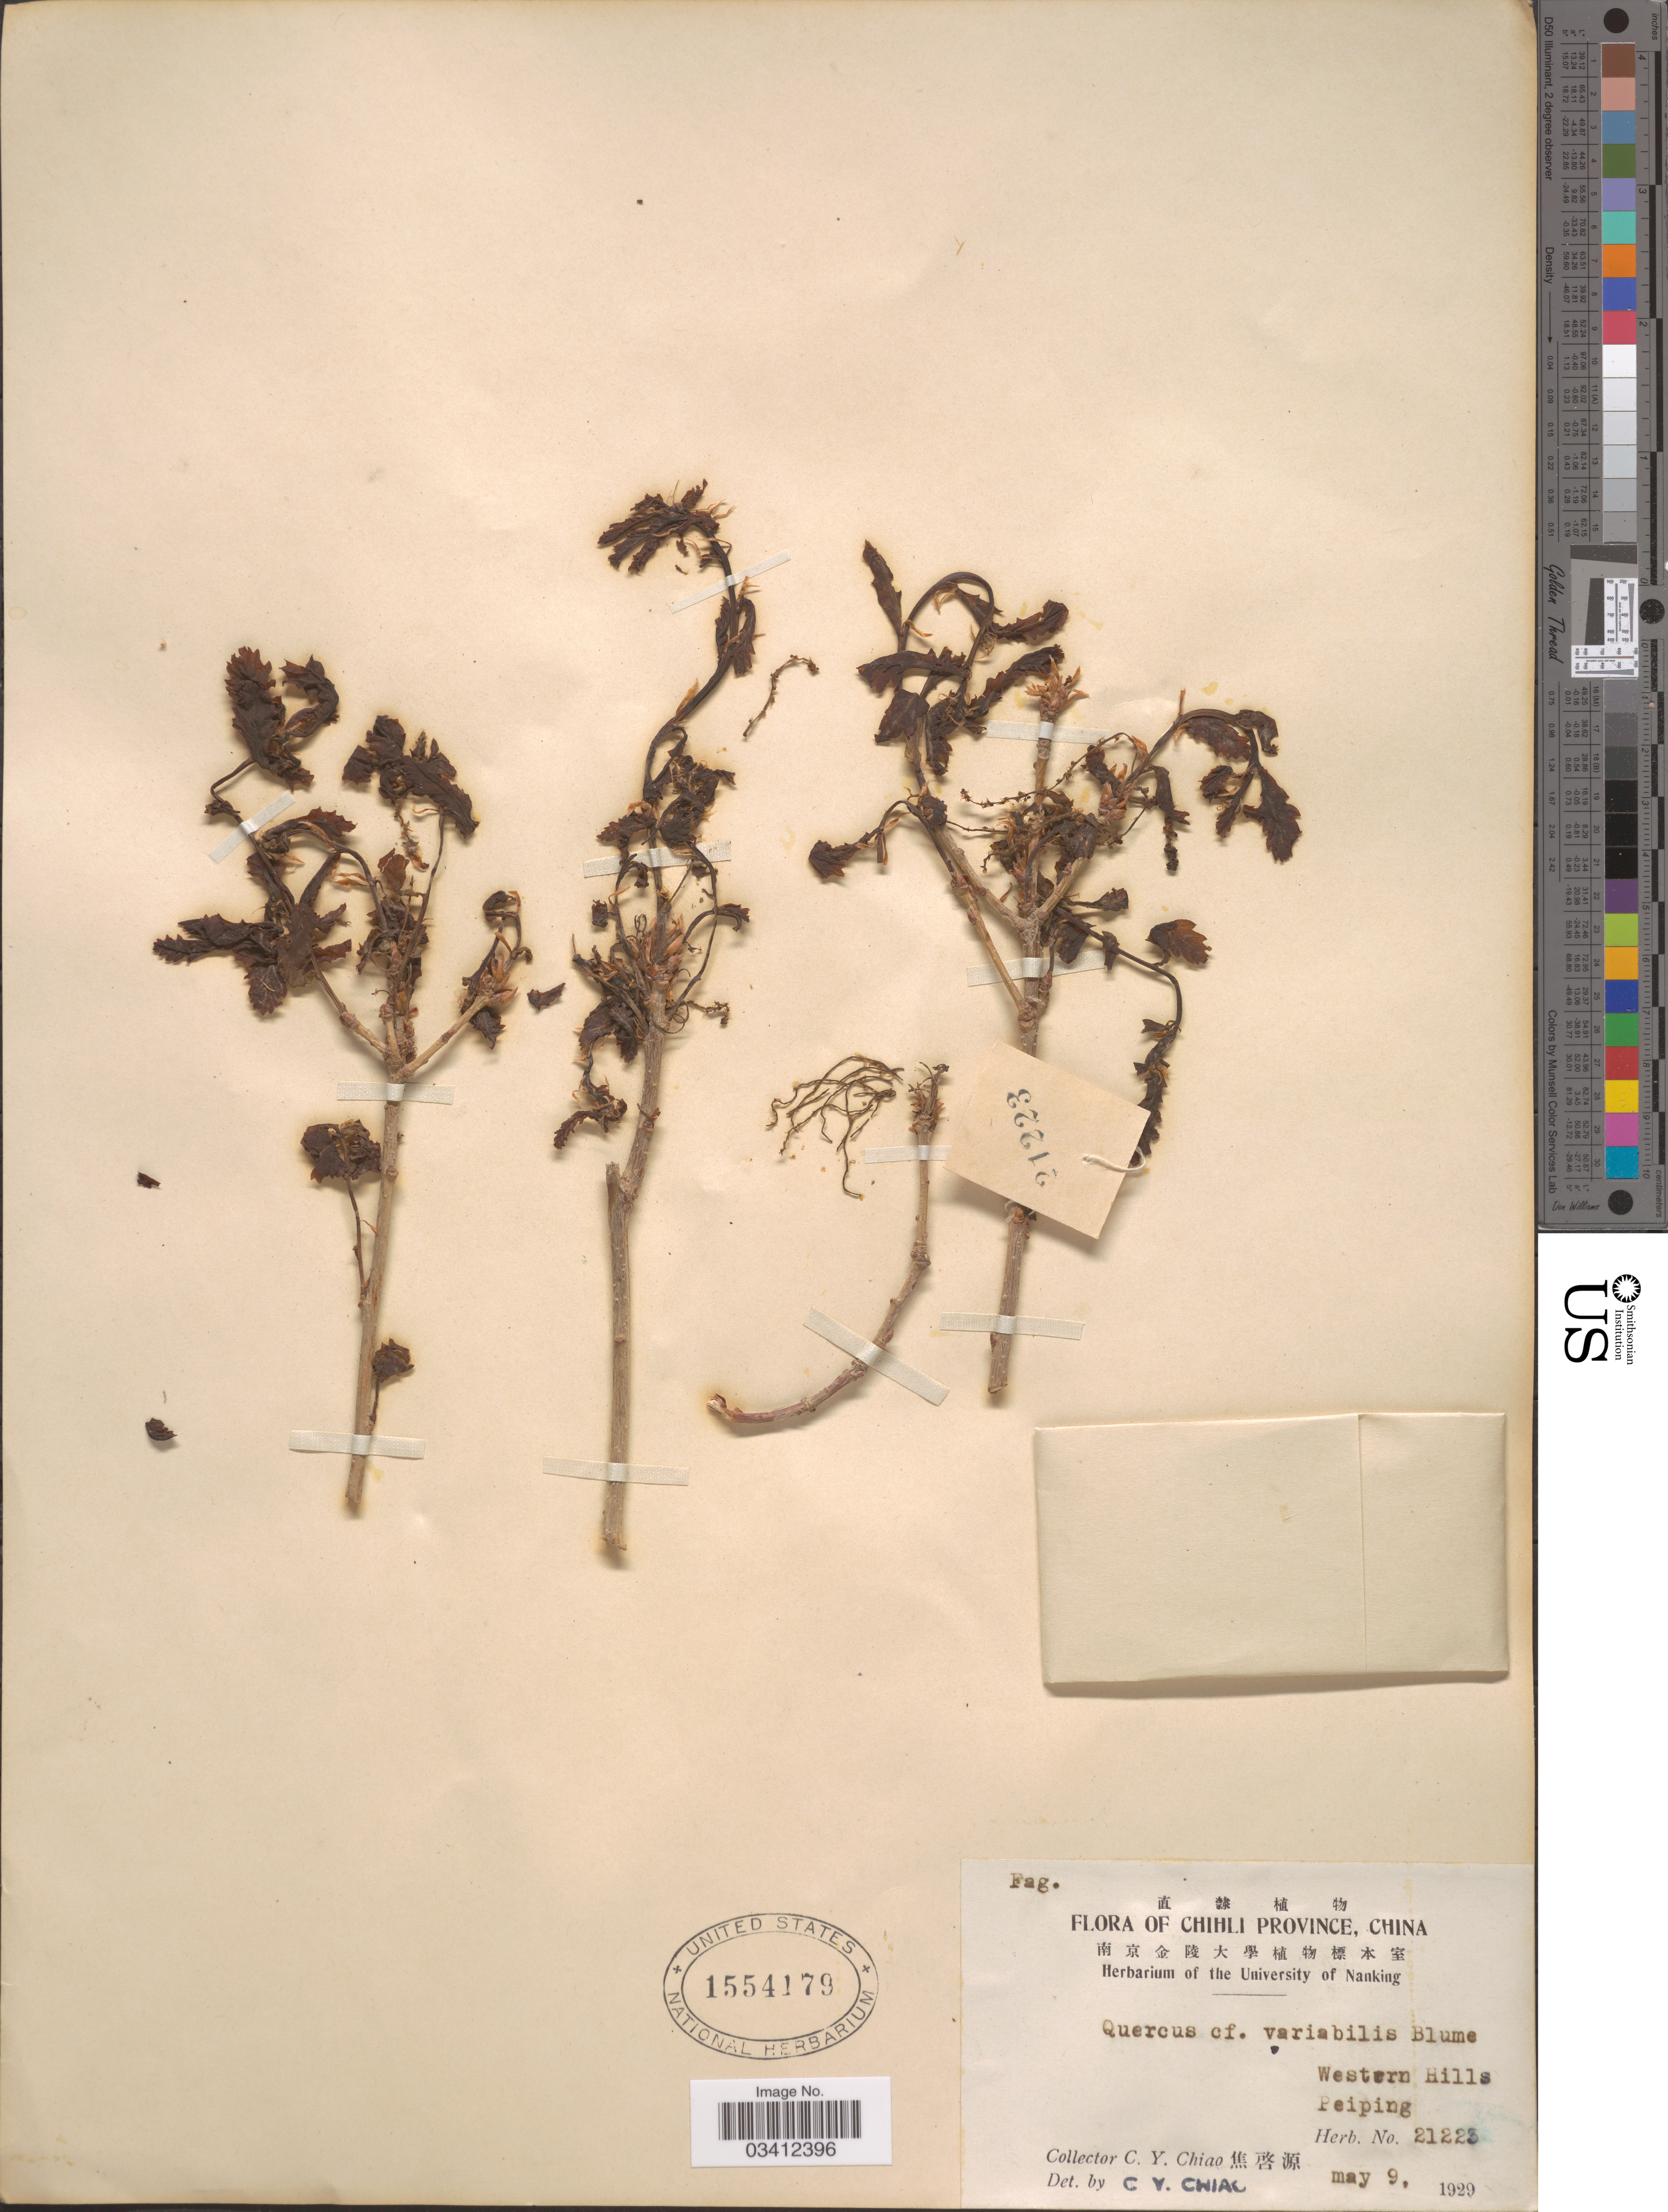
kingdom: Plantae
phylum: Tracheophyta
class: Magnoliopsida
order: Fagales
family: Fagaceae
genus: Quercus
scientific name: Quercus variabilis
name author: Blume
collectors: C. Y. Chiao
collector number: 21223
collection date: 1929-05-09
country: China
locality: Chihli Province. Western Hills. Peiping.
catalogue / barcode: US 1554179